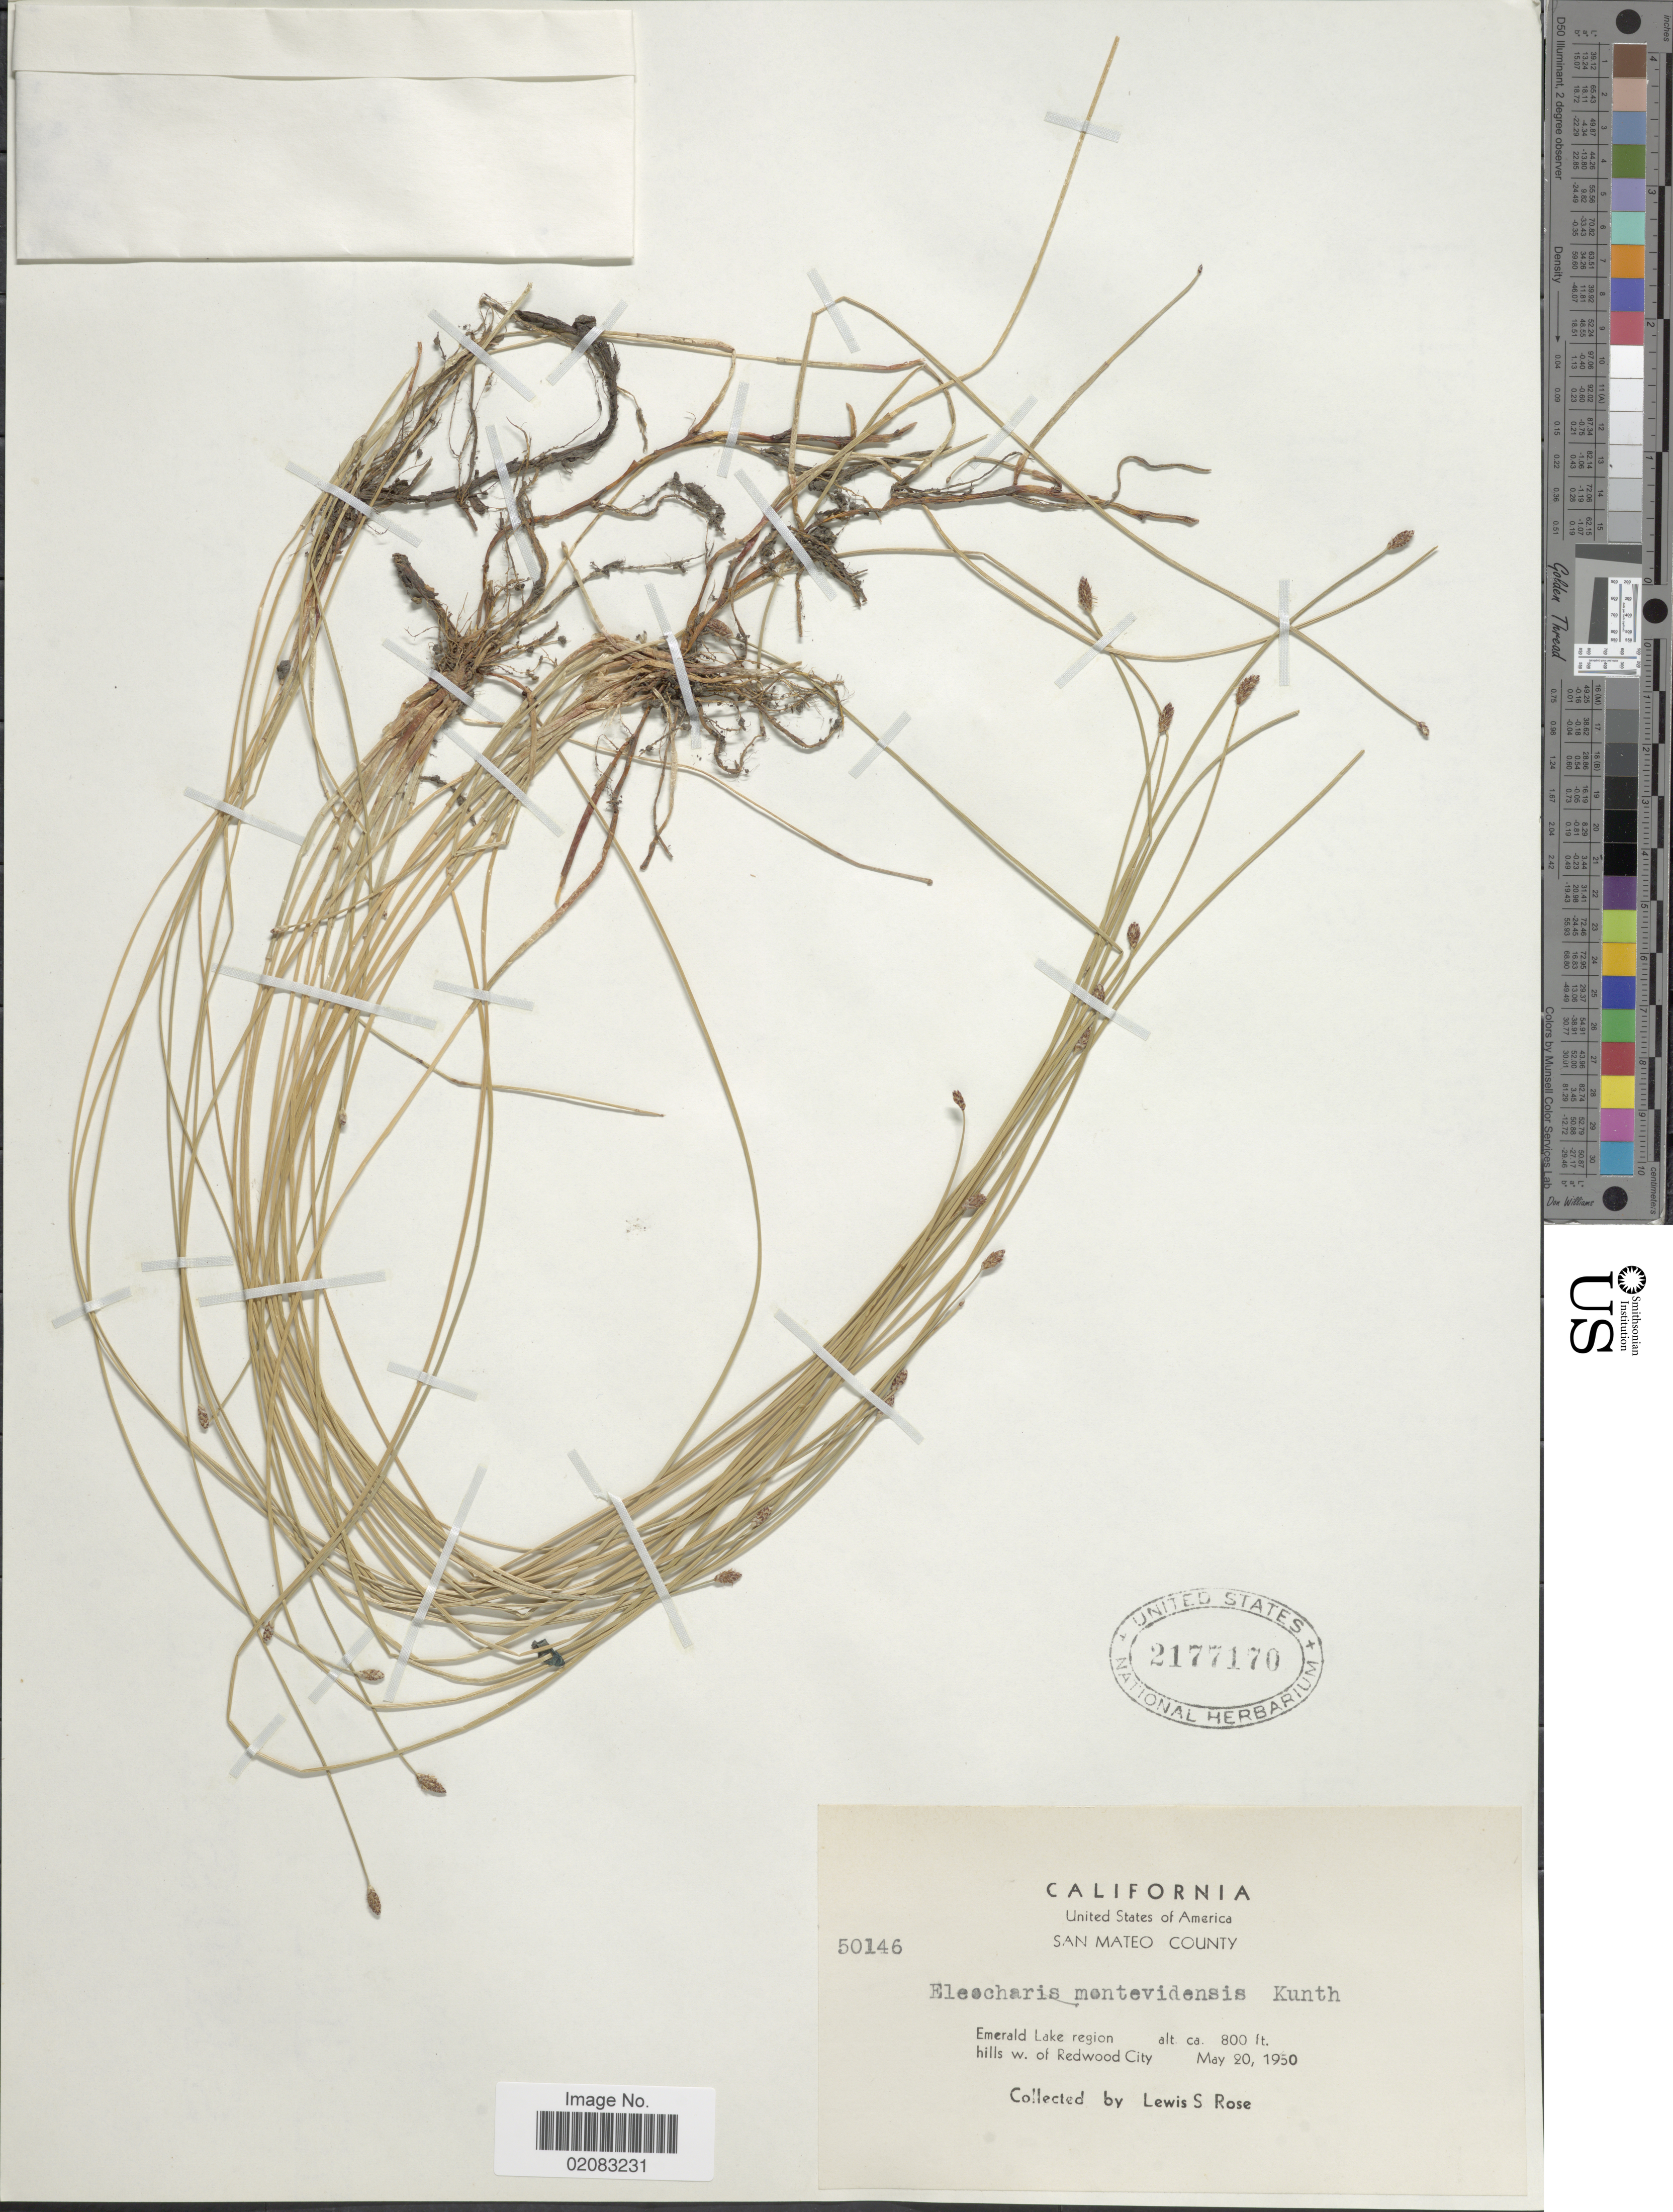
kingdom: Plantae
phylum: Tracheophyta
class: Liliopsida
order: Poales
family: Cyperaceae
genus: Eleocharis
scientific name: Eleocharis montevidensis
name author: Kunth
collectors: L. S. Rose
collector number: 50146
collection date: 1950-05-20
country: United States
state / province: California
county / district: San Mateo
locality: San Mateo County, Emerald Lake region hills w. of Redwood City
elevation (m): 244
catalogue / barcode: US 2177170